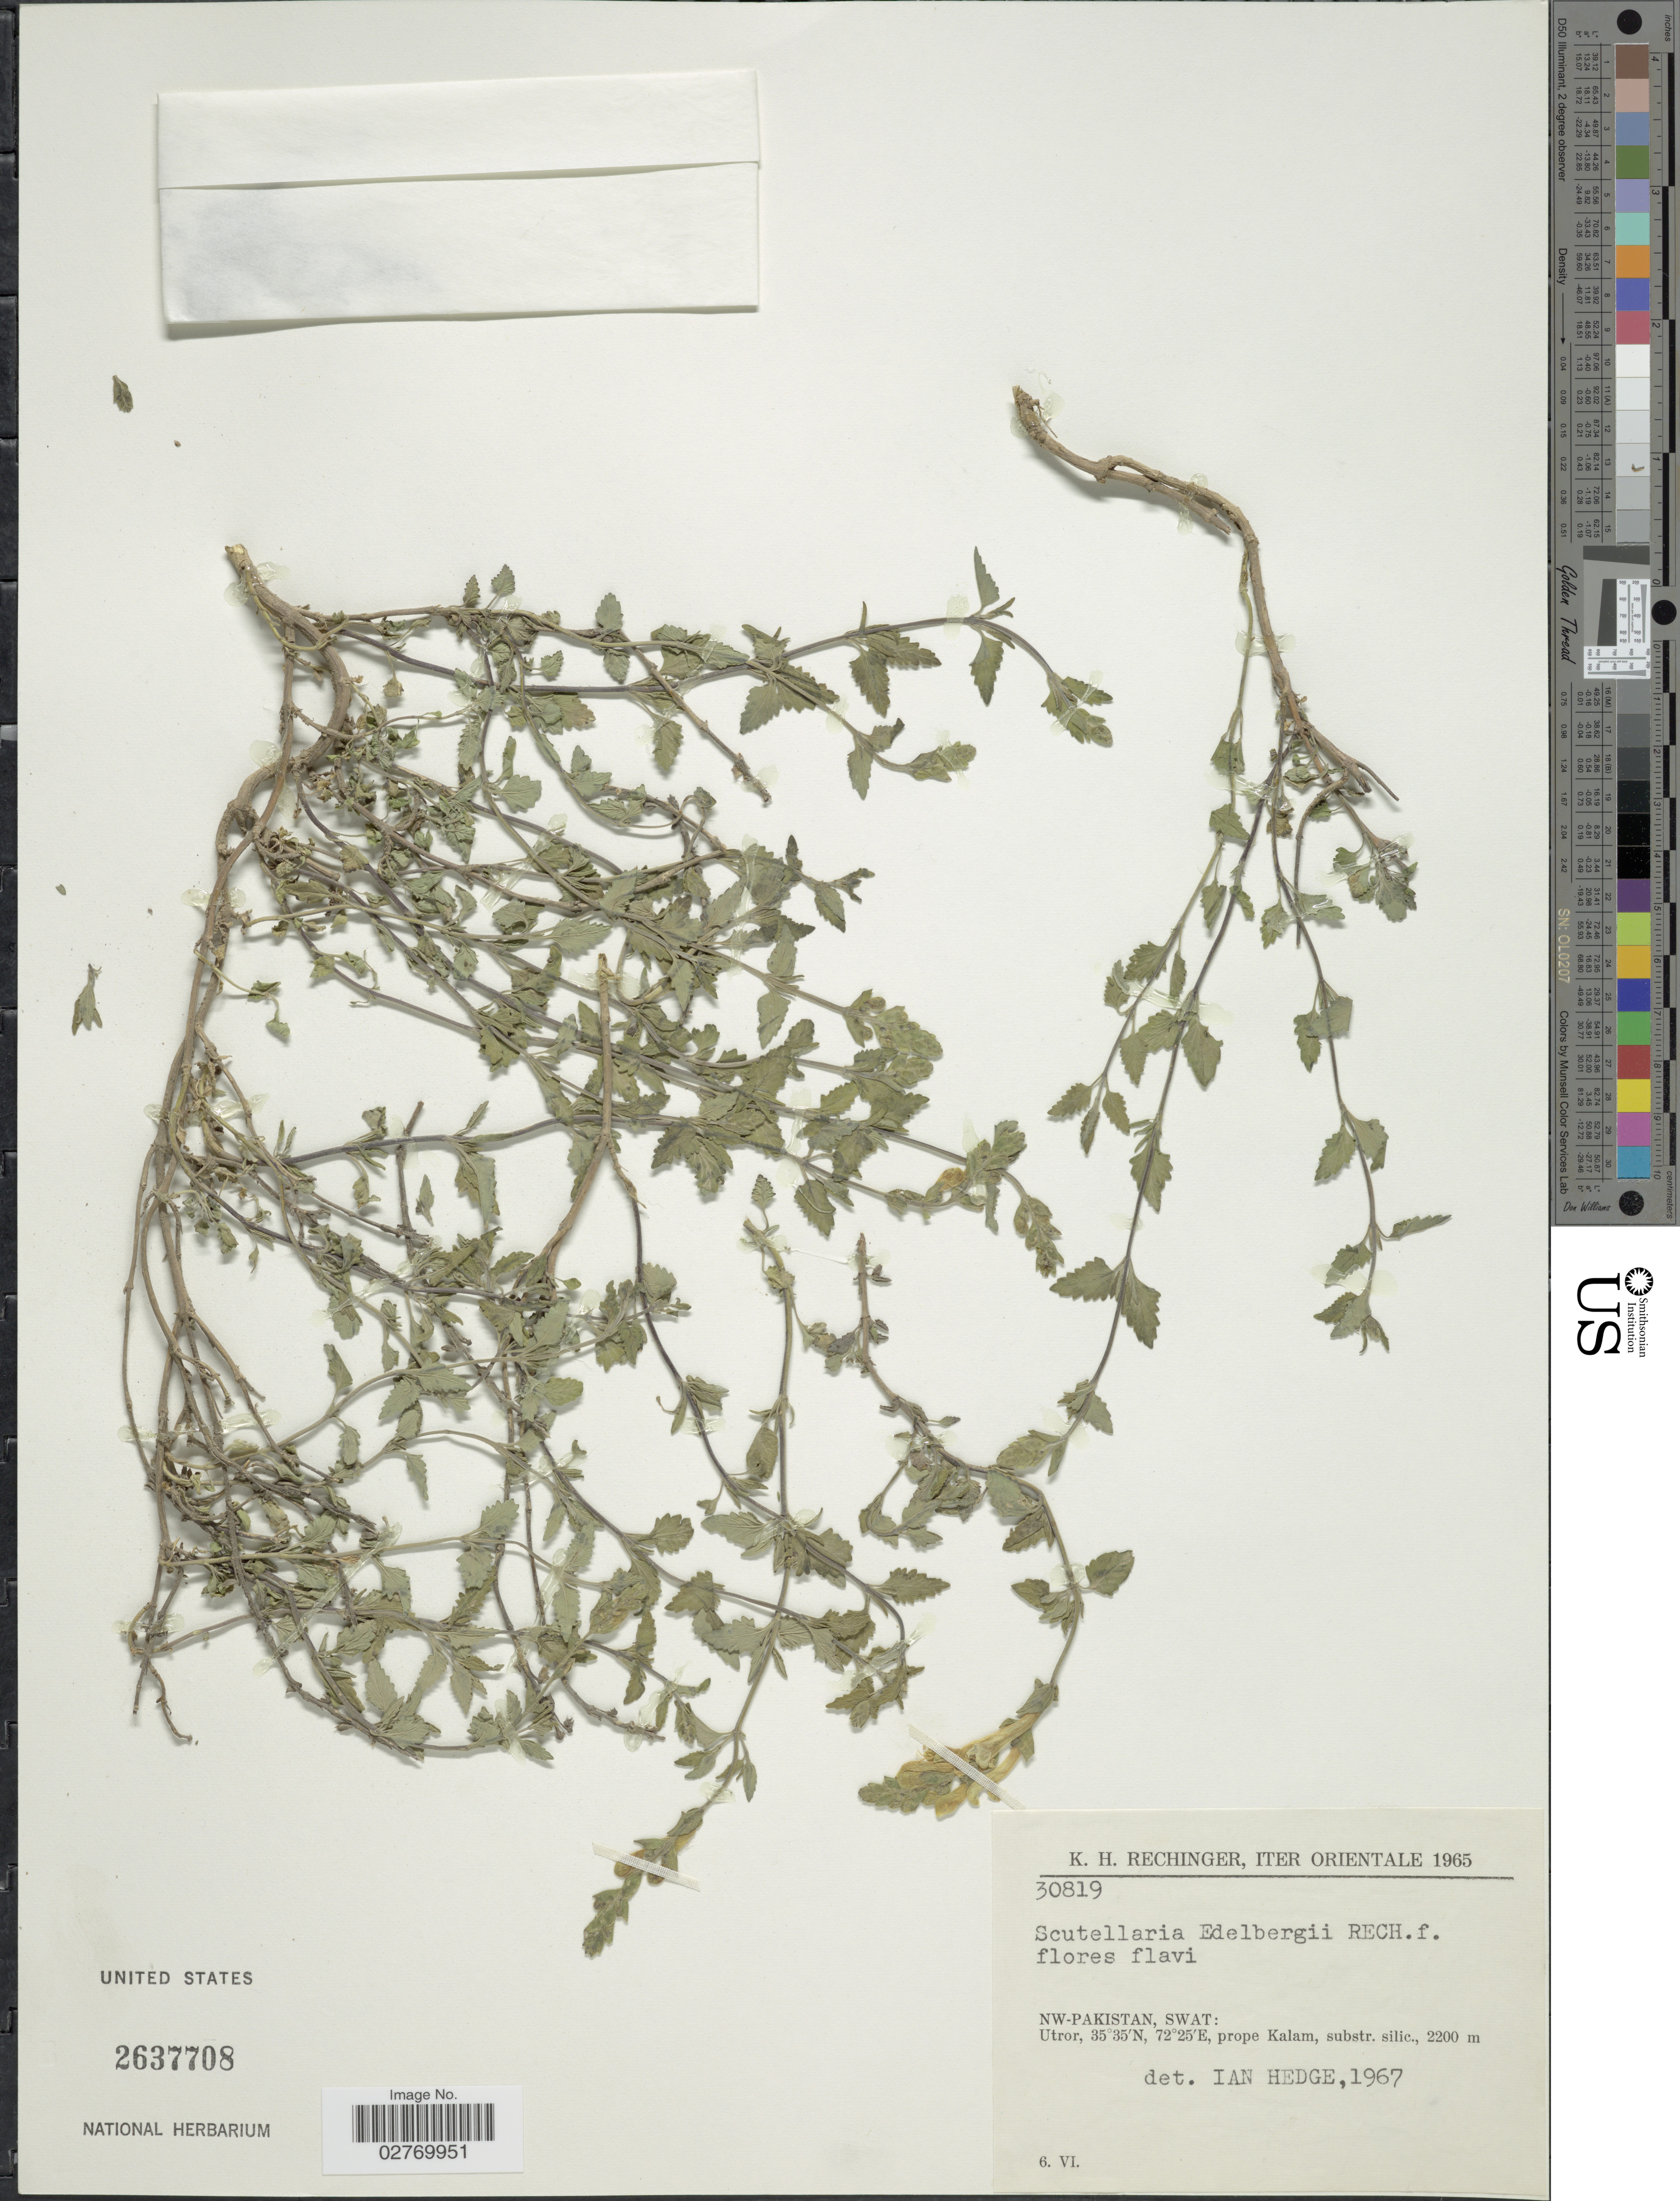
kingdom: Plantae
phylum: Tracheophyta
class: Magnoliopsida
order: Lamiales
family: Lamiaceae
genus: Scutellaria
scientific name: Scutellaria edelbergii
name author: Rech. f.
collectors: K. H. Rechinger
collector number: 30819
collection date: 1965-06-06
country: Pakistan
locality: Orientale. BW-Pakistan, Swat: Utror, prope Kalam, substr. silic.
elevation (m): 2200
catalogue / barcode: US 2637708